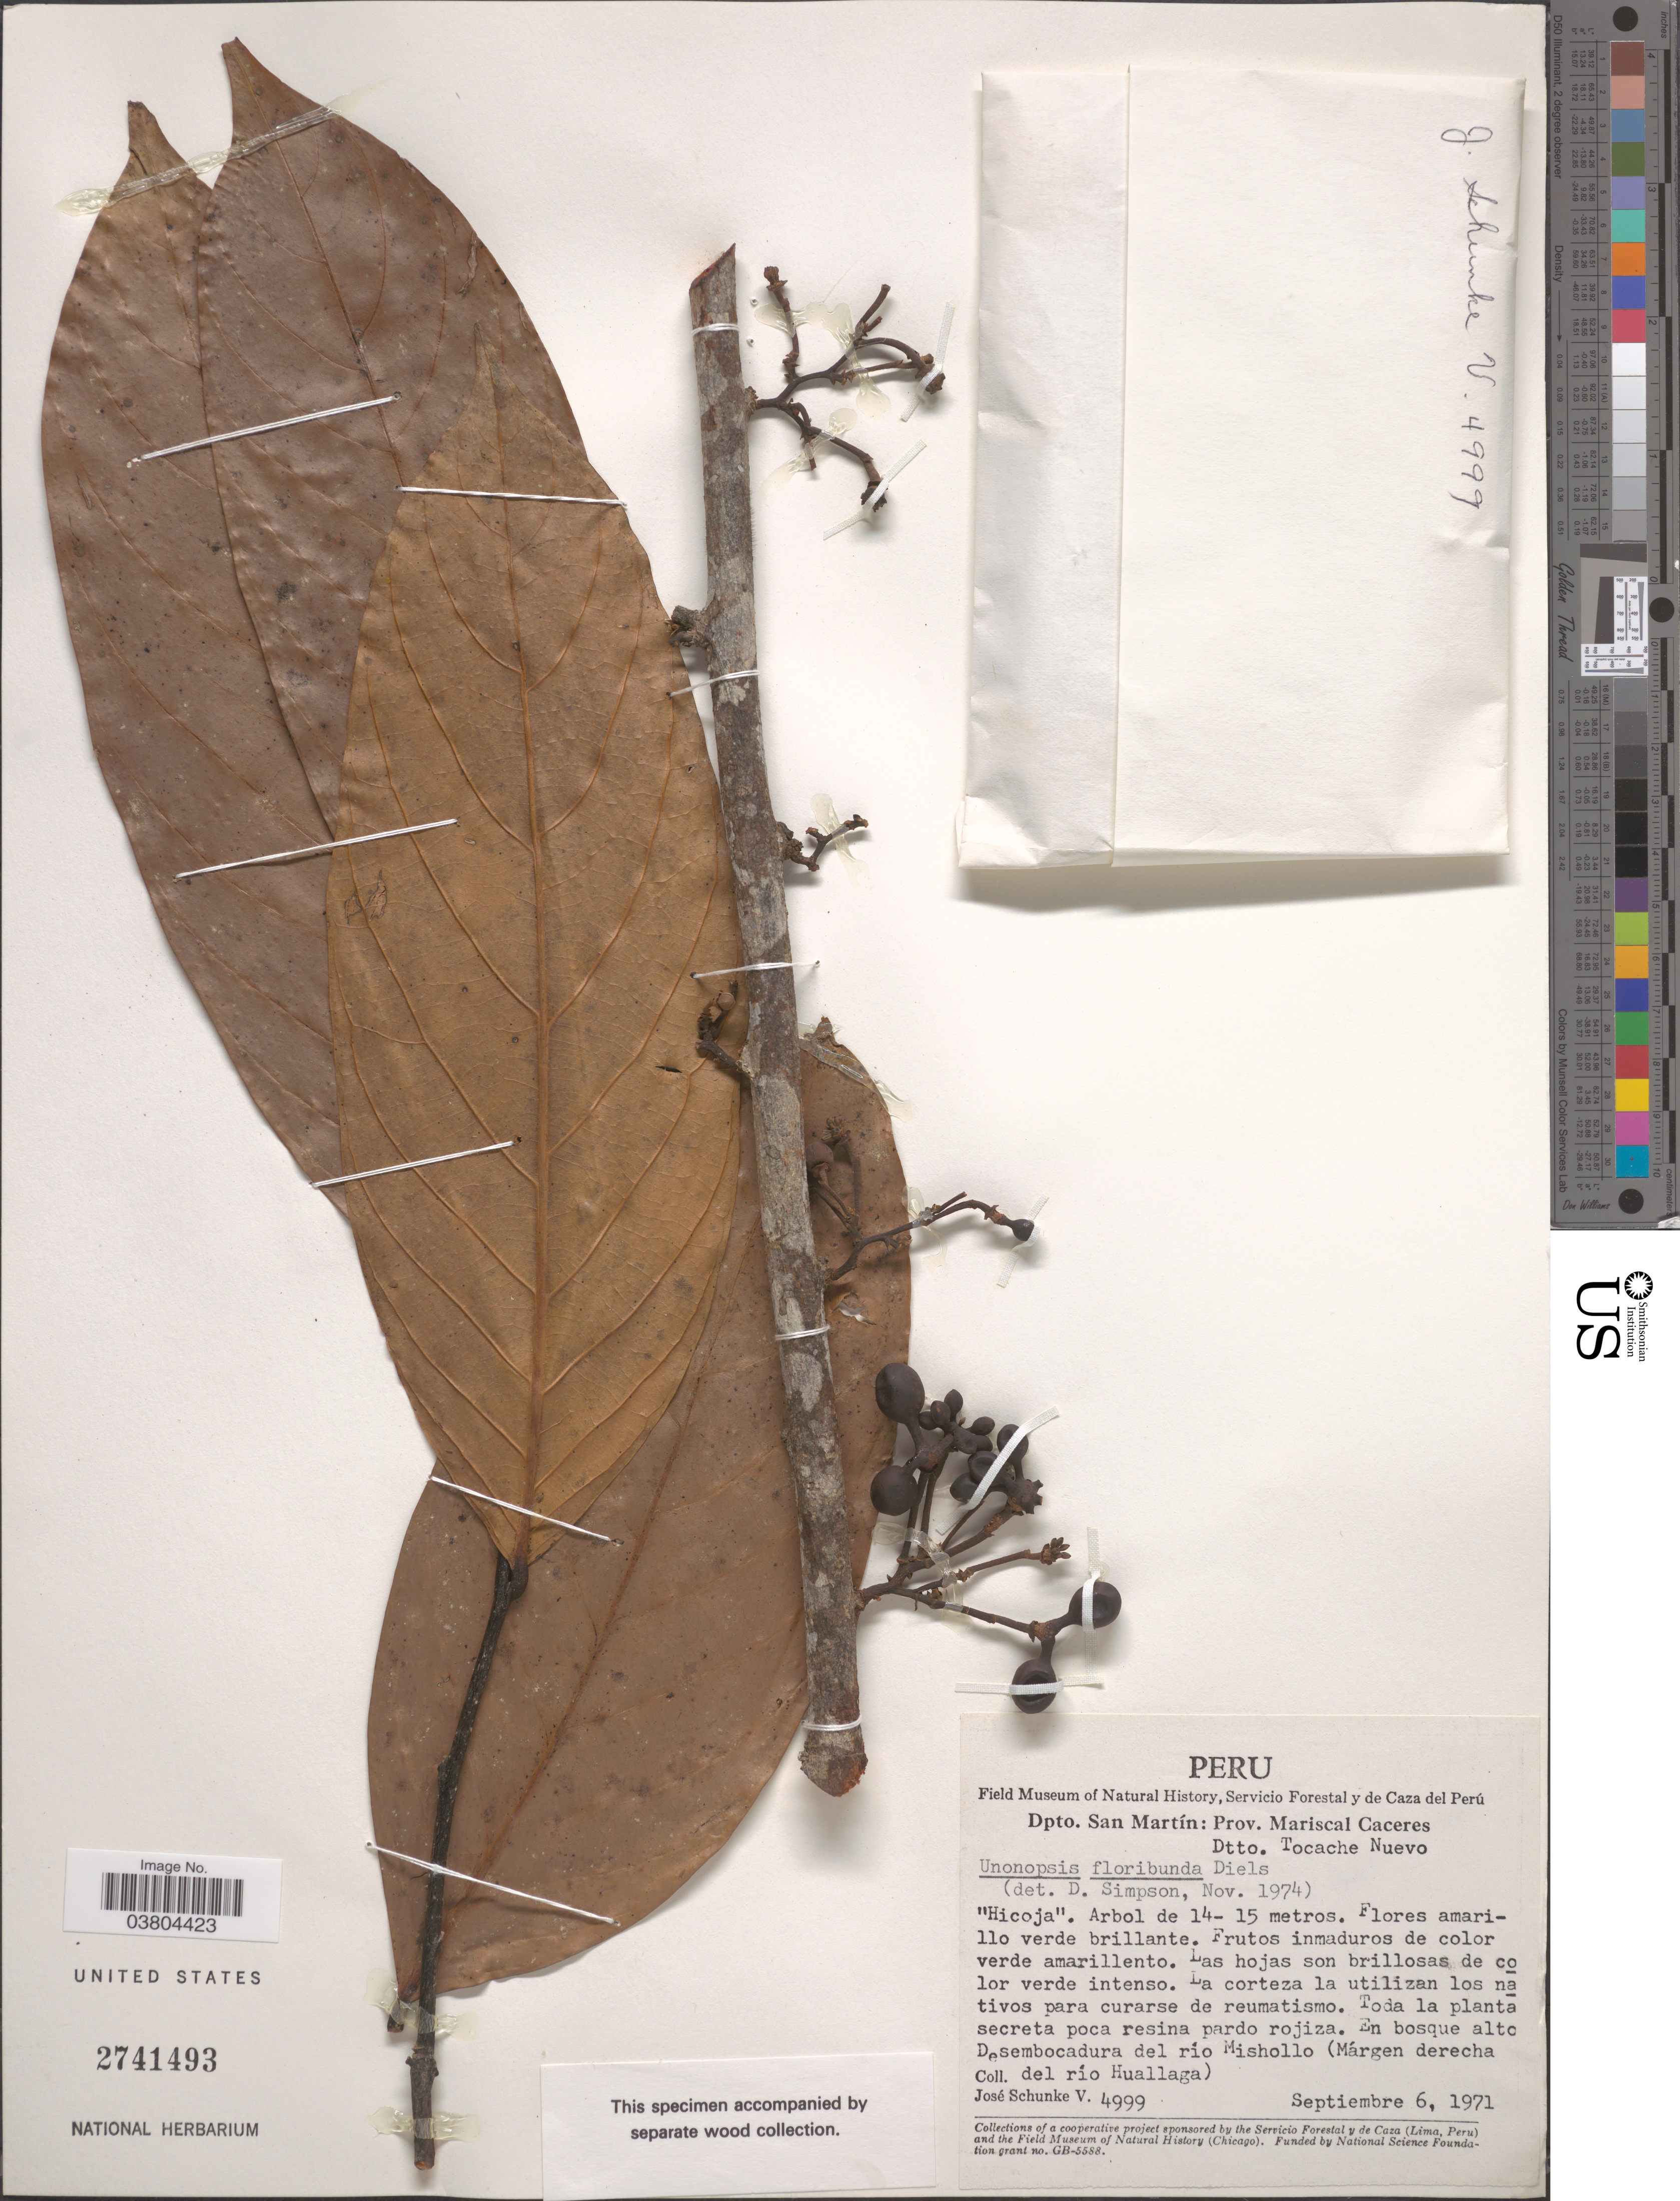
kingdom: Plantae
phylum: Tracheophyta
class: Magnoliopsida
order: Magnoliales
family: Annonaceae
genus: Unonopsis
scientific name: Unonopsis floribunda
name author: Diels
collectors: J. Schunke Vigo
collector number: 4999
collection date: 1971-09-06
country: Peru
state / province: San Martín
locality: Dpto. San Martín: Prov. Mariscal Caceres. Dtto. Tocache Nuevo. Desembocadura del rio Mishollo (Márgen derecha del rio Huallaga).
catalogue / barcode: US 2741493